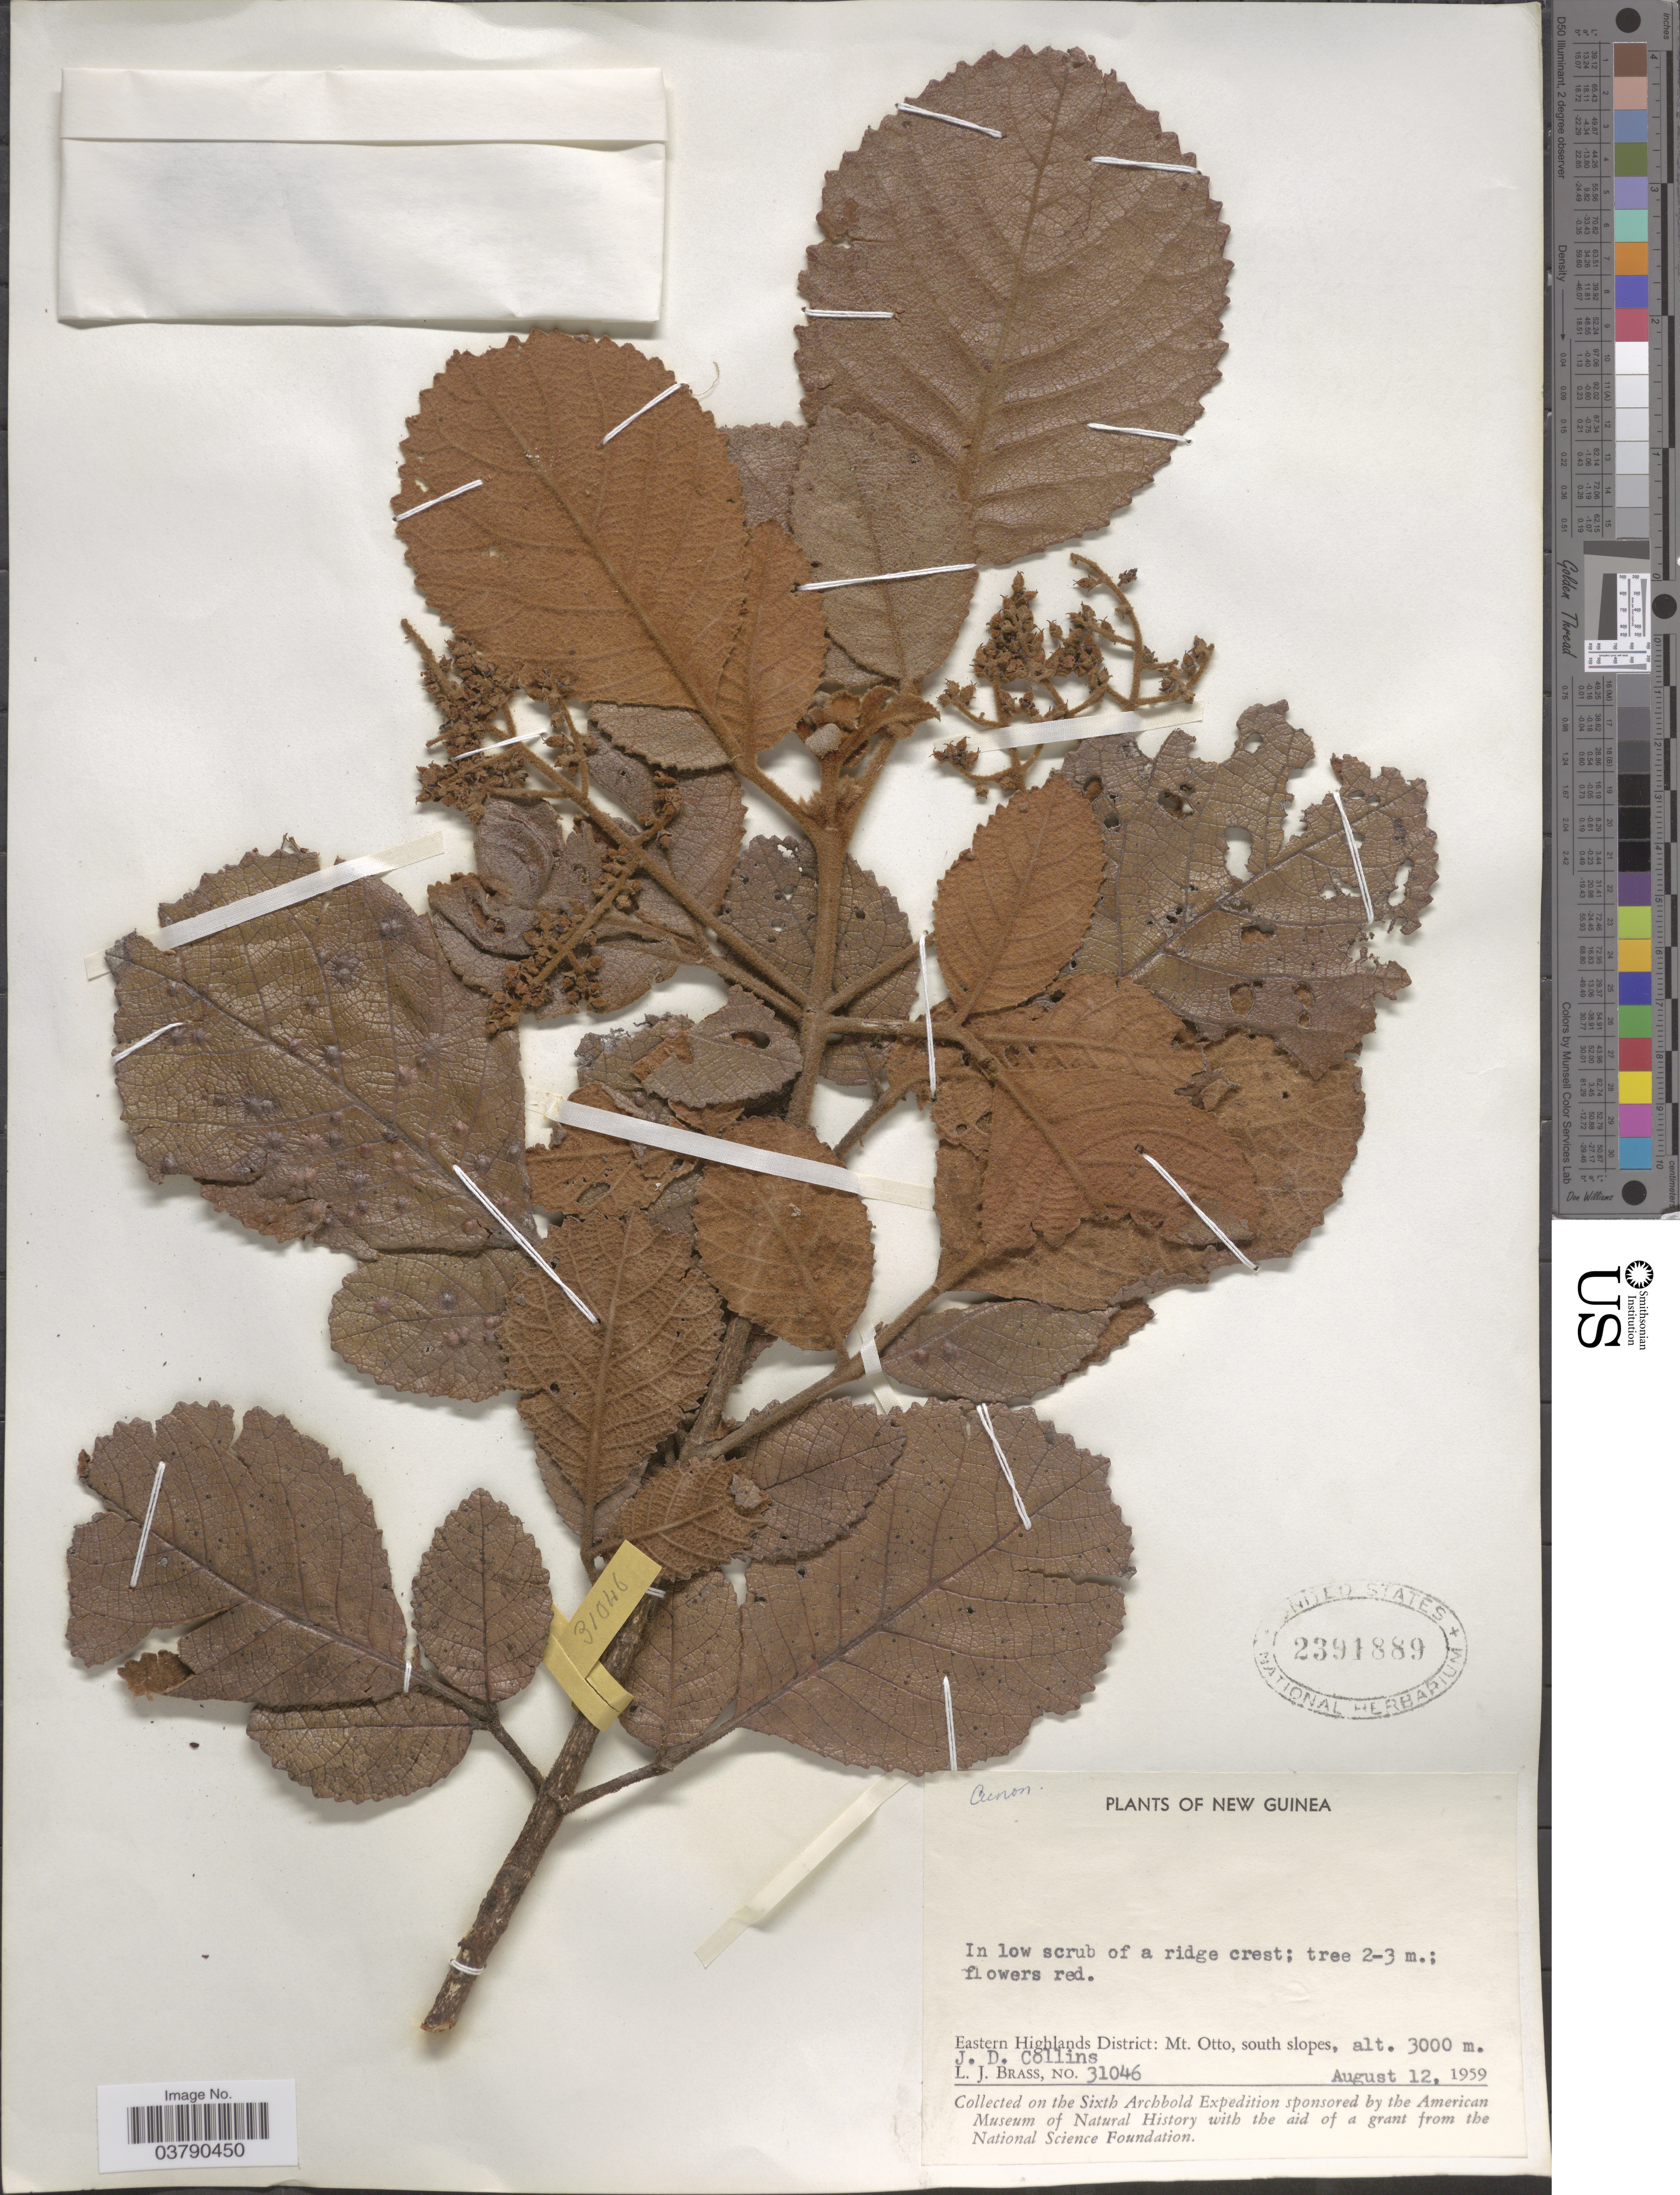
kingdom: Plantae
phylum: Tracheophyta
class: Magnoliopsida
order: Oxalidales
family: Cunoniaceae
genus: Caldcluvia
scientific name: Caldcluvia brassii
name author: (L.M. Perry) Hoogland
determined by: Hoogland, R. D.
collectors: J. Collins & L. J. Brass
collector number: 31046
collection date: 1959-08-12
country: Papua New Guinea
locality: New Guinea. Eastern Highlands District: Mt. Otto, south slopes.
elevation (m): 3000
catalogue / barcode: US 2391889